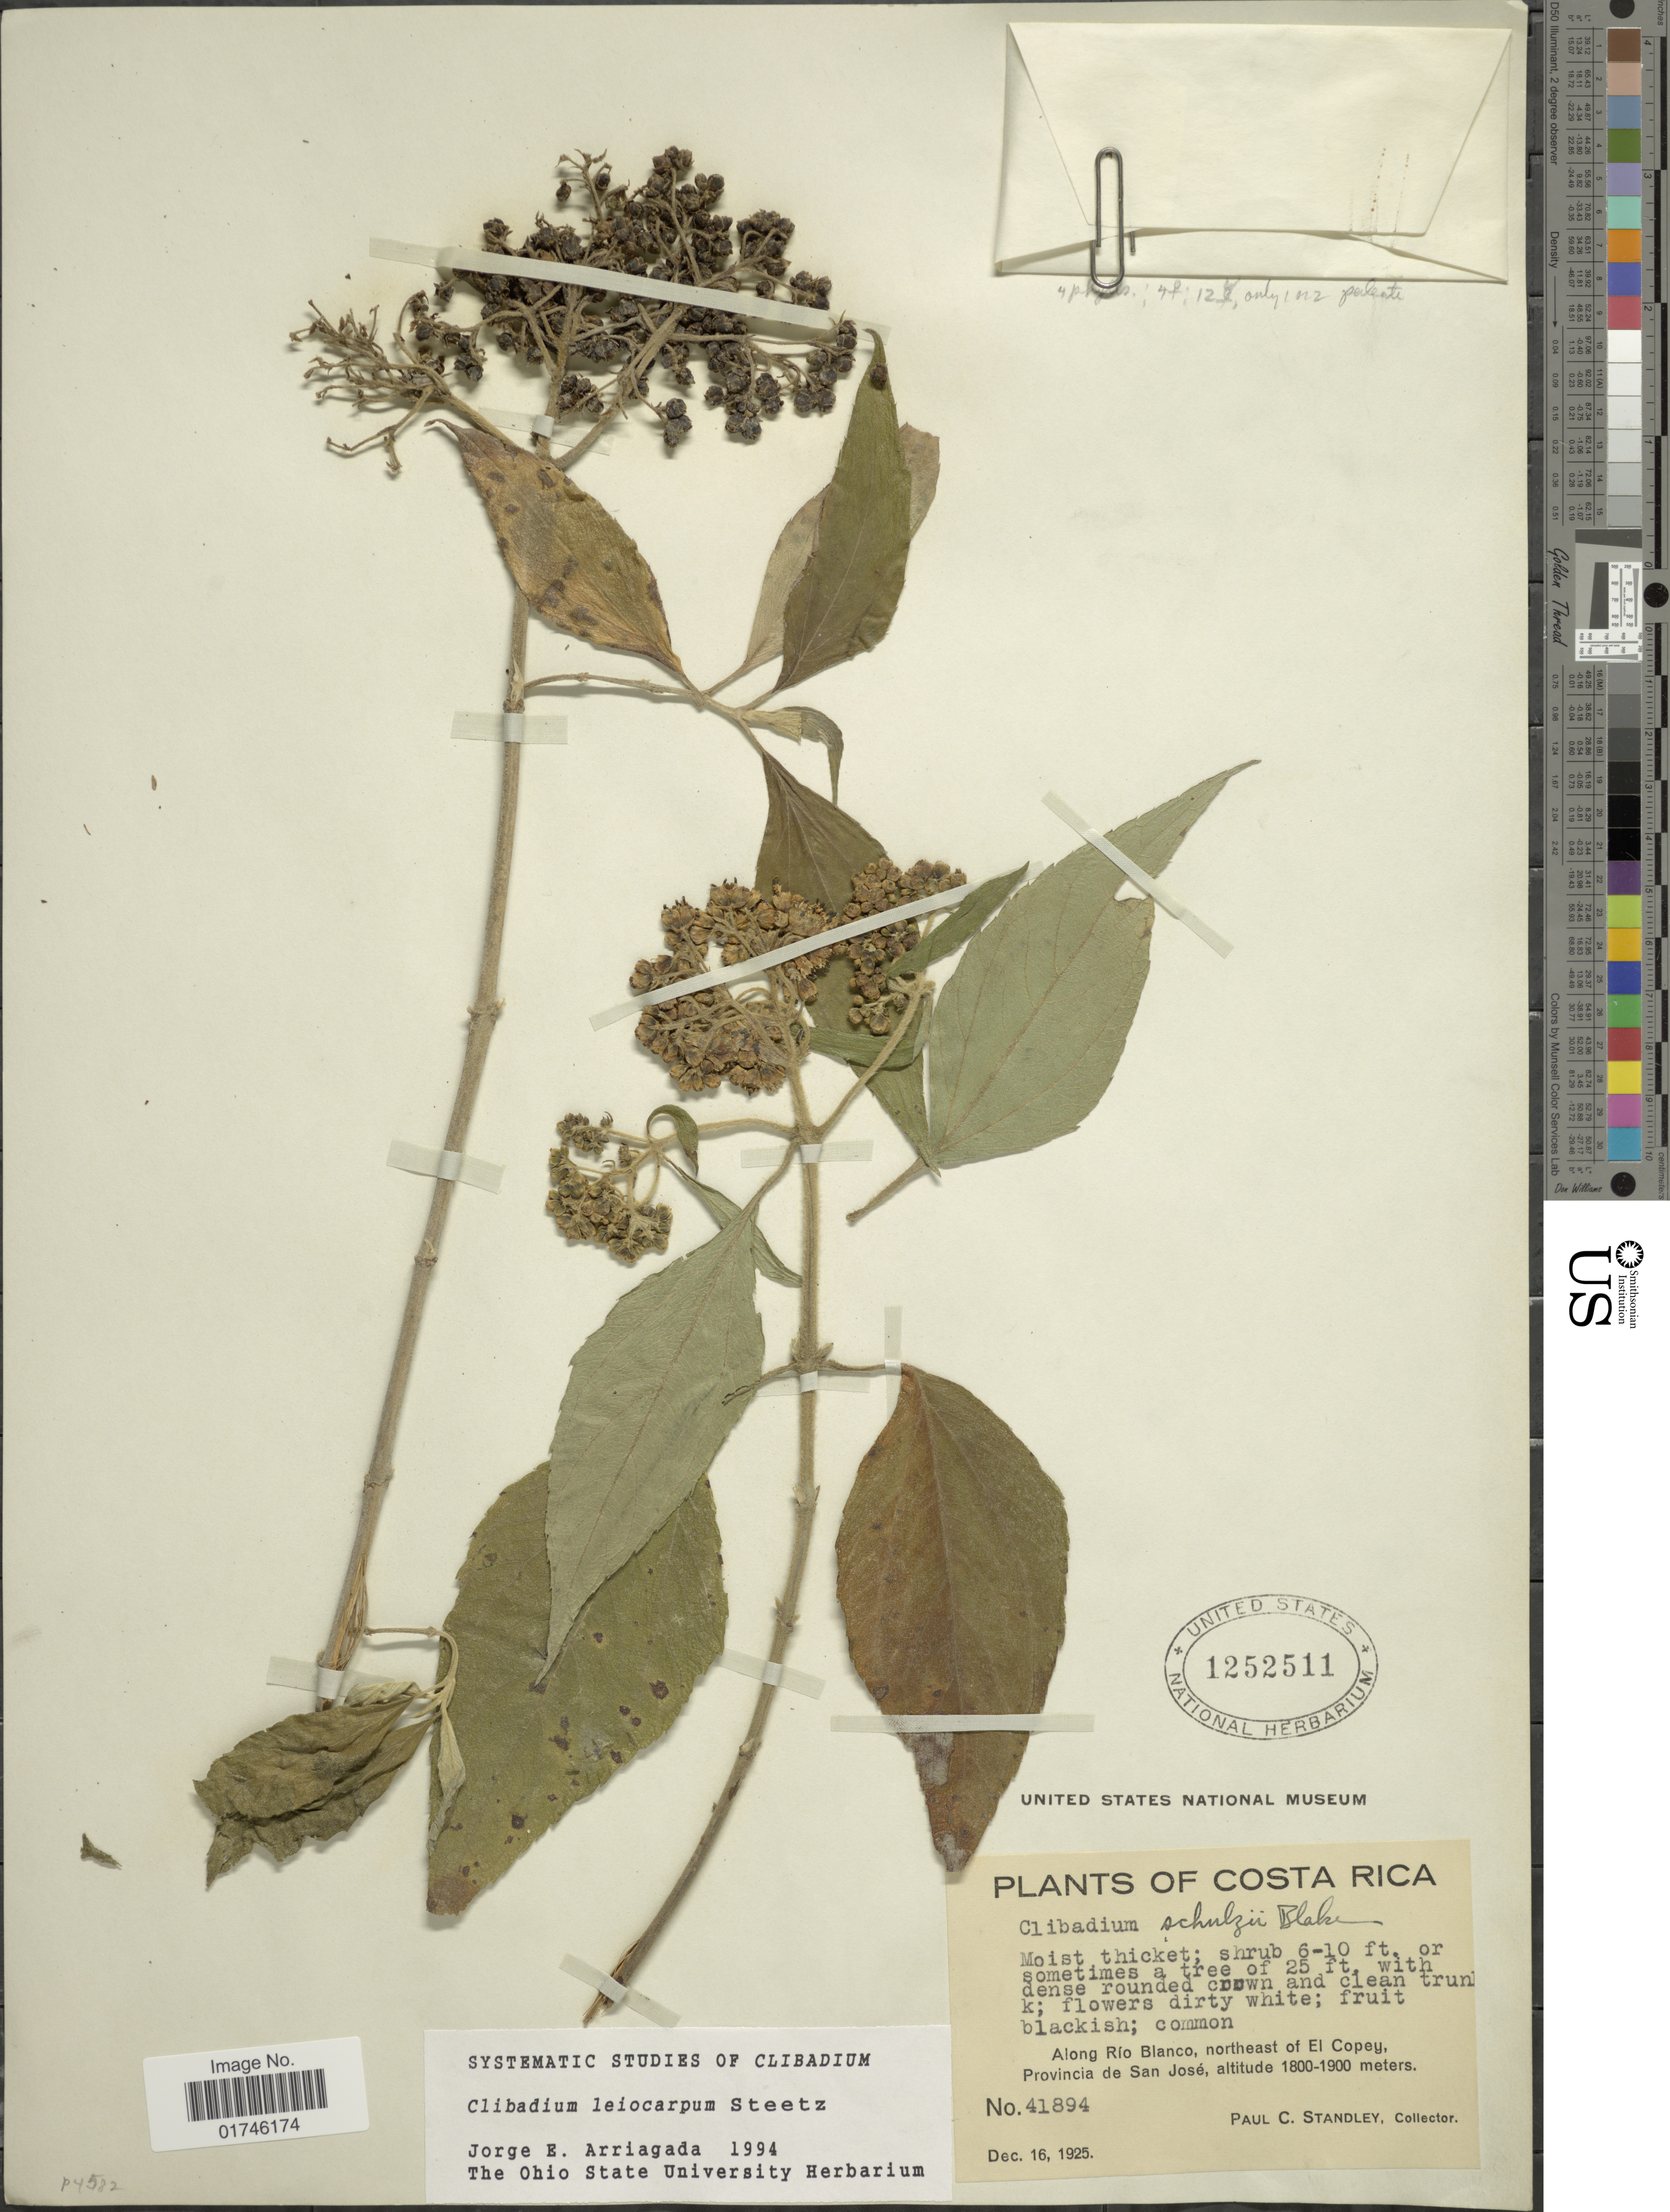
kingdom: Plantae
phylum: Tracheophyta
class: Magnoliopsida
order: Asterales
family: Asteraceae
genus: Clibadium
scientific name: Clibadium leiocarpum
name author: Steetz in Seem.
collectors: P. C. Standley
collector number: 41894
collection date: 1925-12-16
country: Costa Rica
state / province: San José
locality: Along Rio Blanco, northeast of El Copey, Provincia de San Jose.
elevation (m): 1800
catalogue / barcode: US 1252511